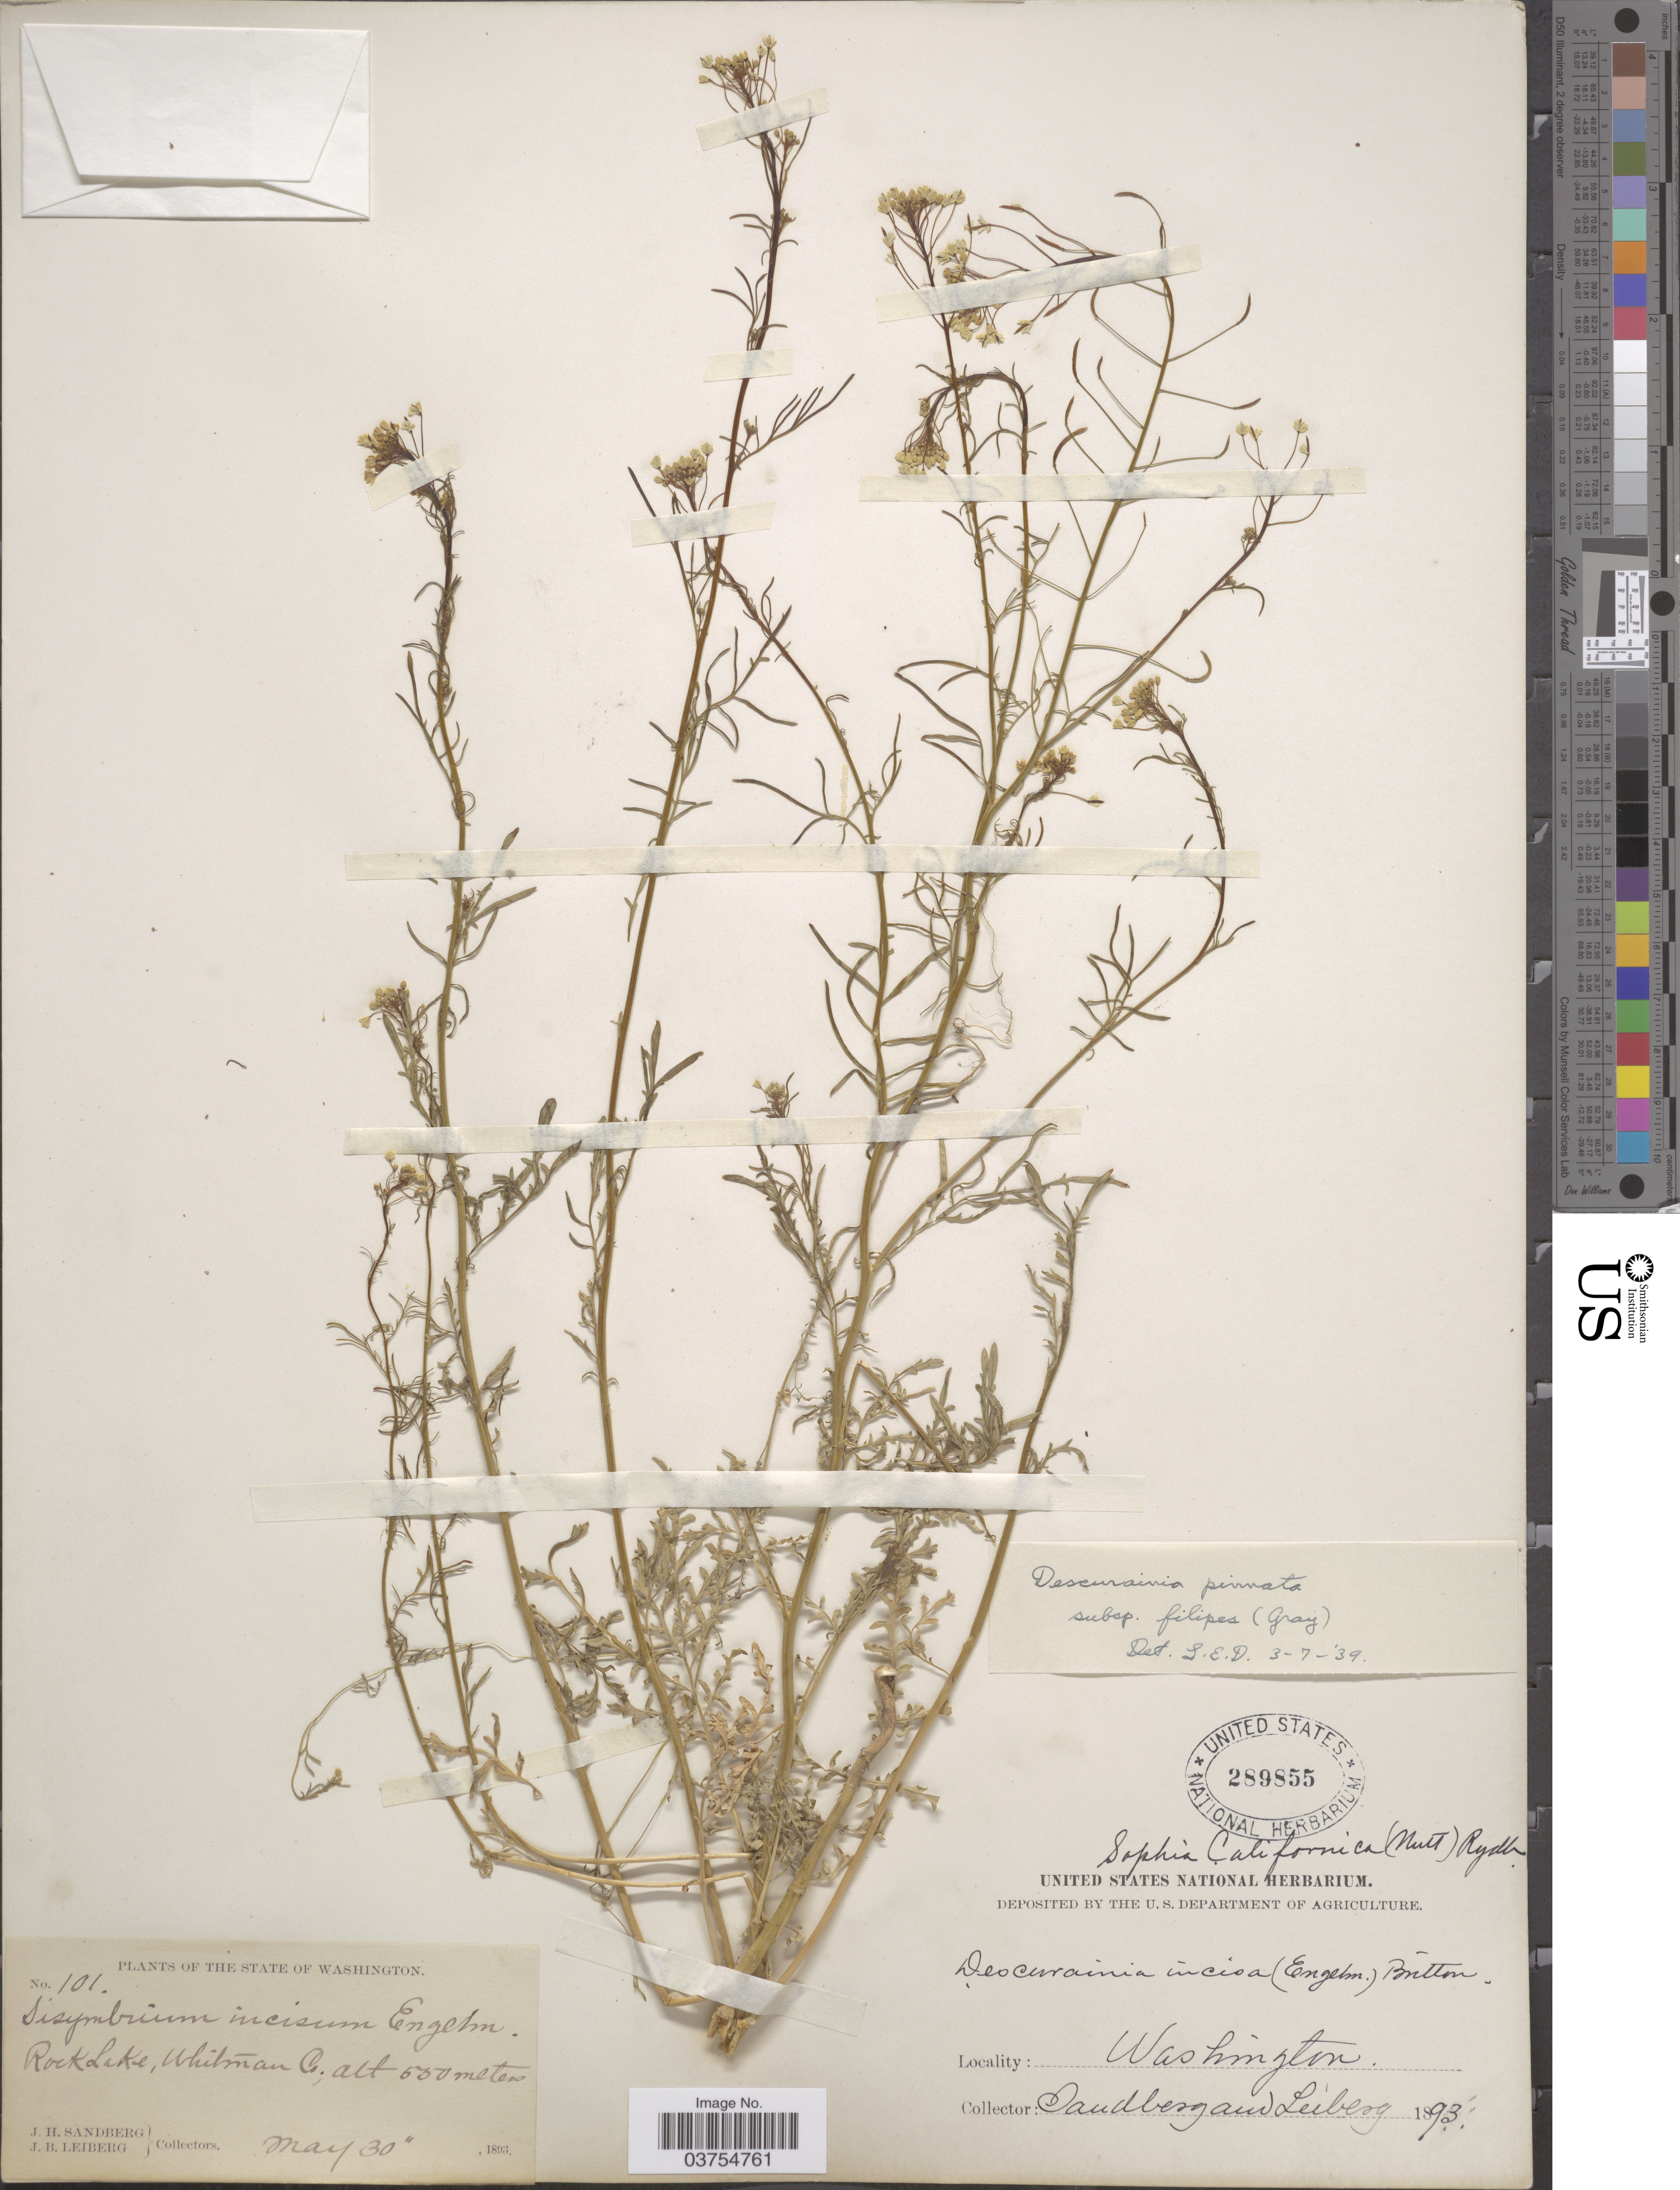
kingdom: Plantae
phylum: Tracheophyta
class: Magnoliopsida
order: Brassicales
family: Brassicaceae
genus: Descurainia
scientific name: Descurainia pinnata subsp. filipes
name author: (A. Gray) Detling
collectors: J. H. Sandberg & J. B. Leiberg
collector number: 101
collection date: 1893-05-30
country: United States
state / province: Washington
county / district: Whitman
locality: Rock Lake, Whitman Co.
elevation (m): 550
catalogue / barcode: US 289855